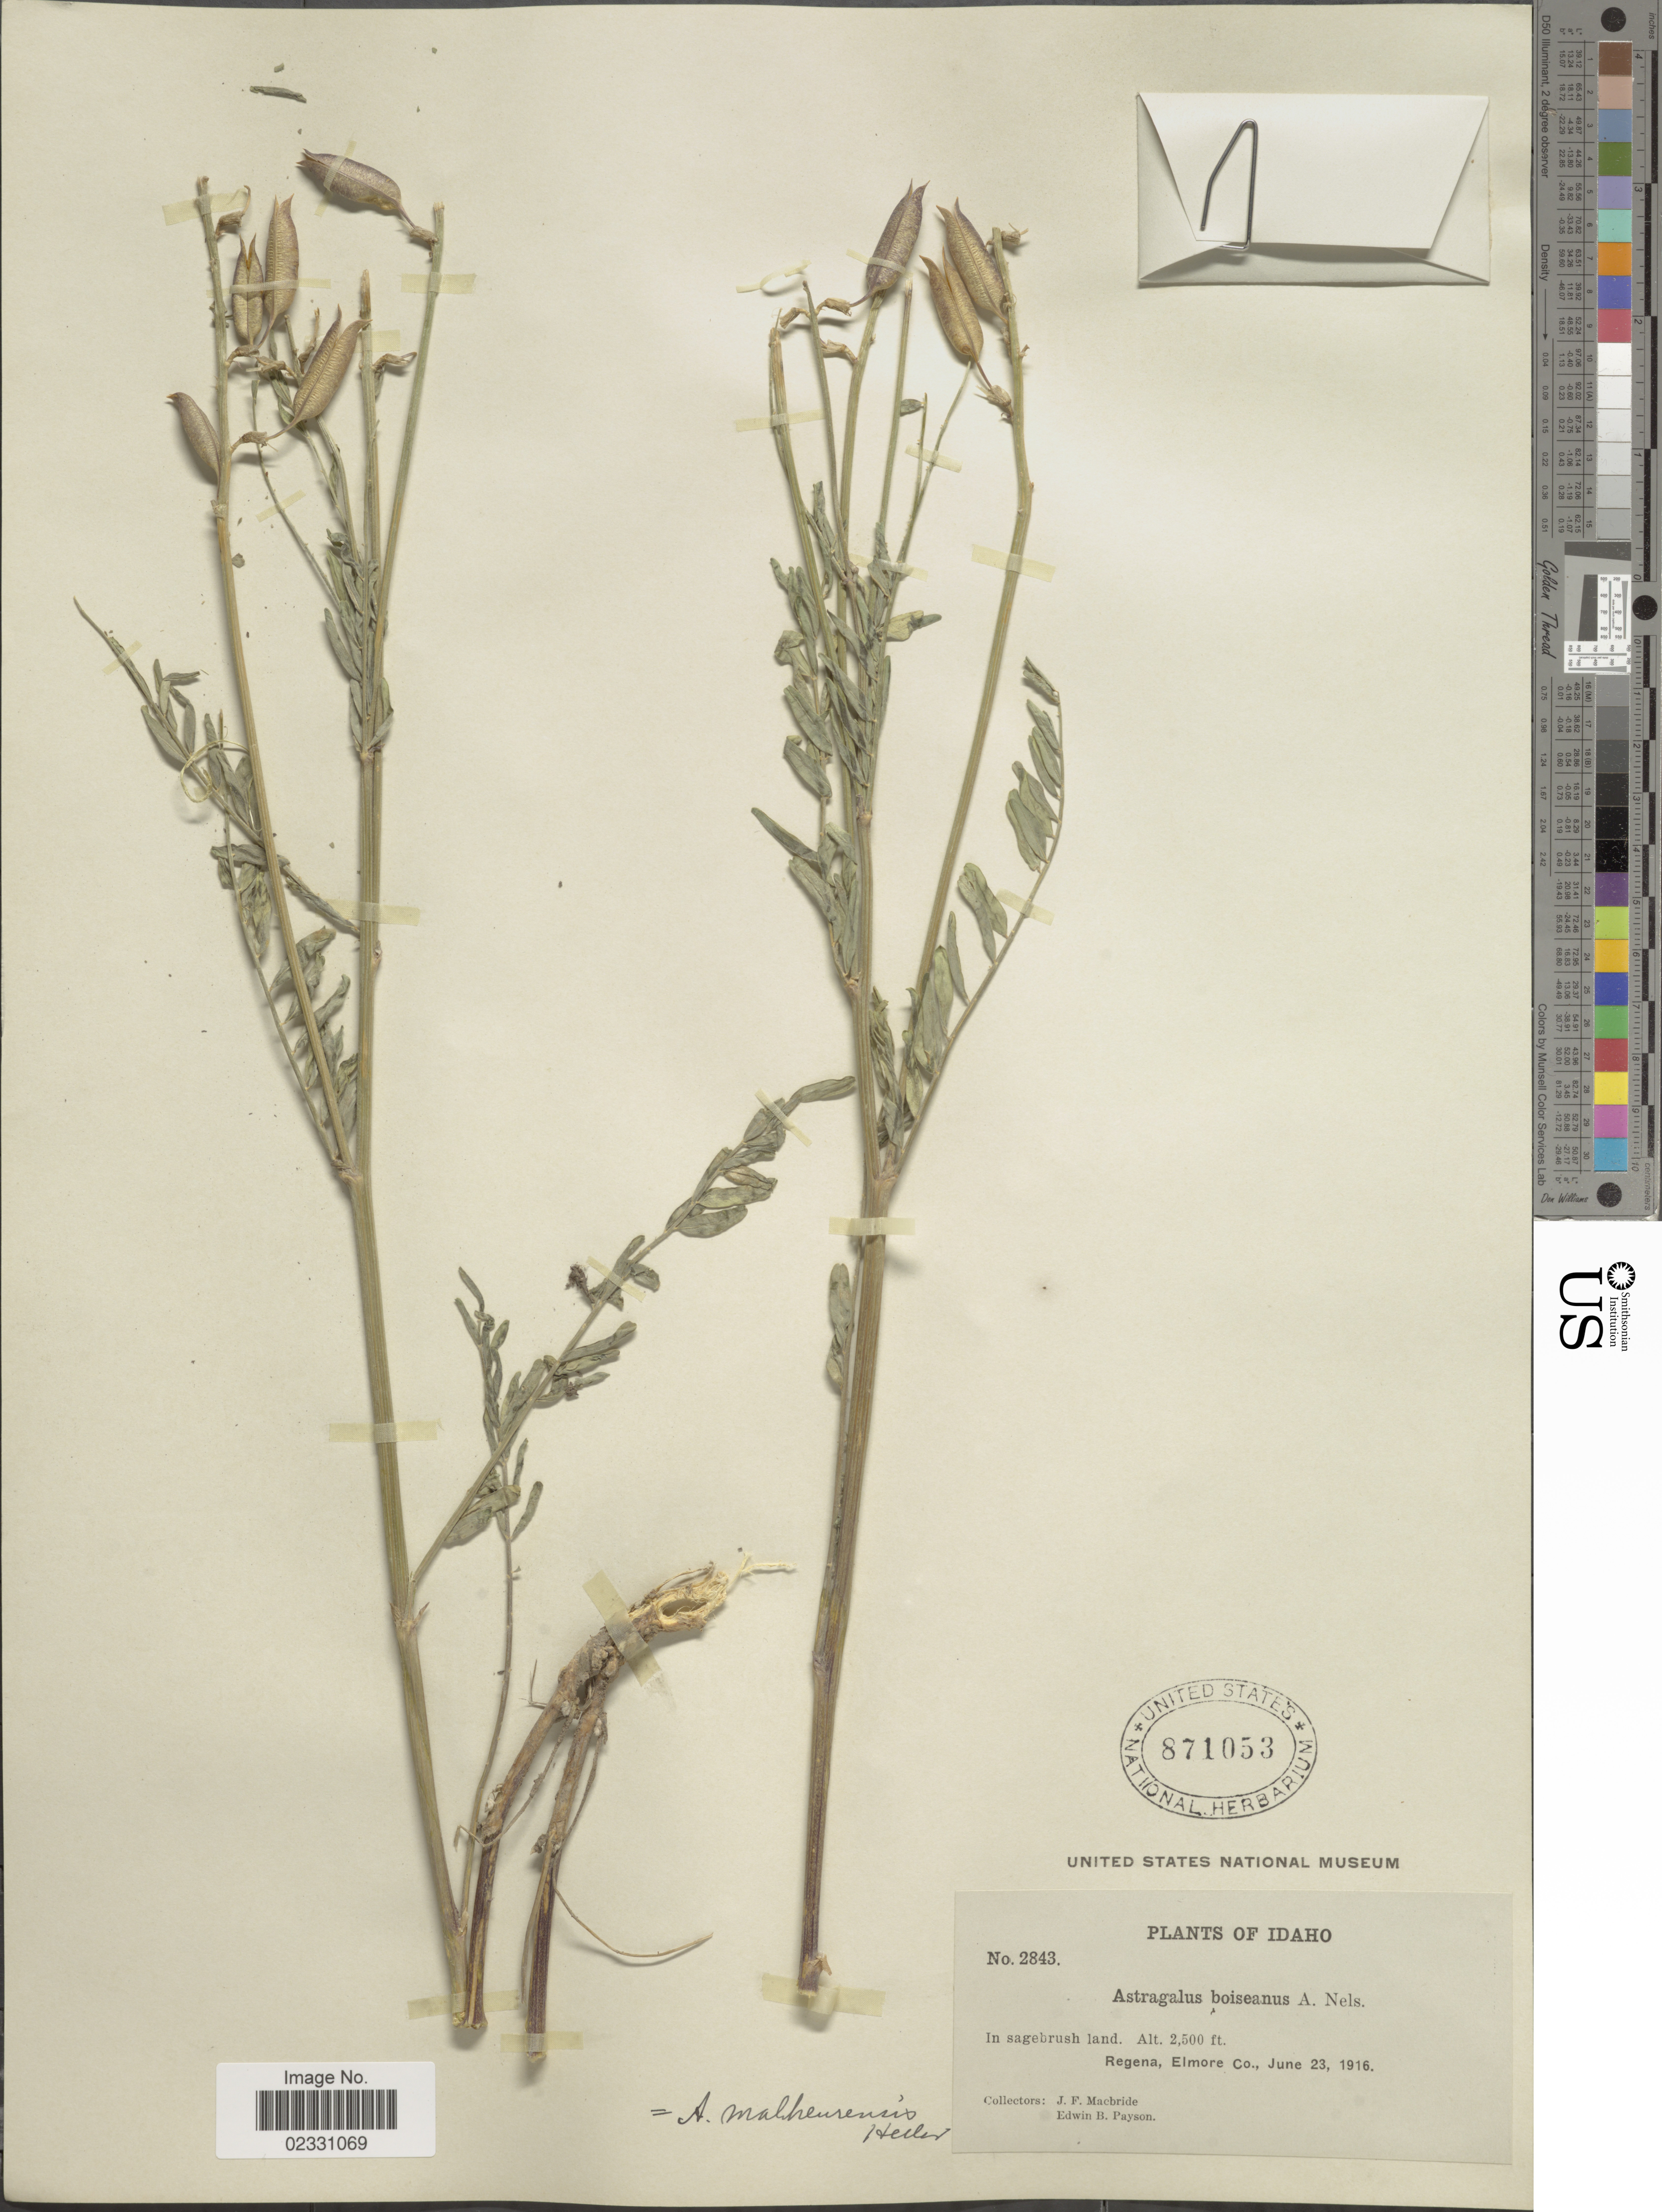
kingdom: Plantae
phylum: Tracheophyta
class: Magnoliopsida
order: Fabales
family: Fabaceae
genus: Astragalus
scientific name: Astragalus eremiticus var. malheurensis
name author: (A. Heller) Barneby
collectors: J. F. Macbride & E. B. Payson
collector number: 2843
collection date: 1916-06-23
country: United States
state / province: Idaho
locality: Regena, Elmore Co.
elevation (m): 762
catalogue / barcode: US 871053